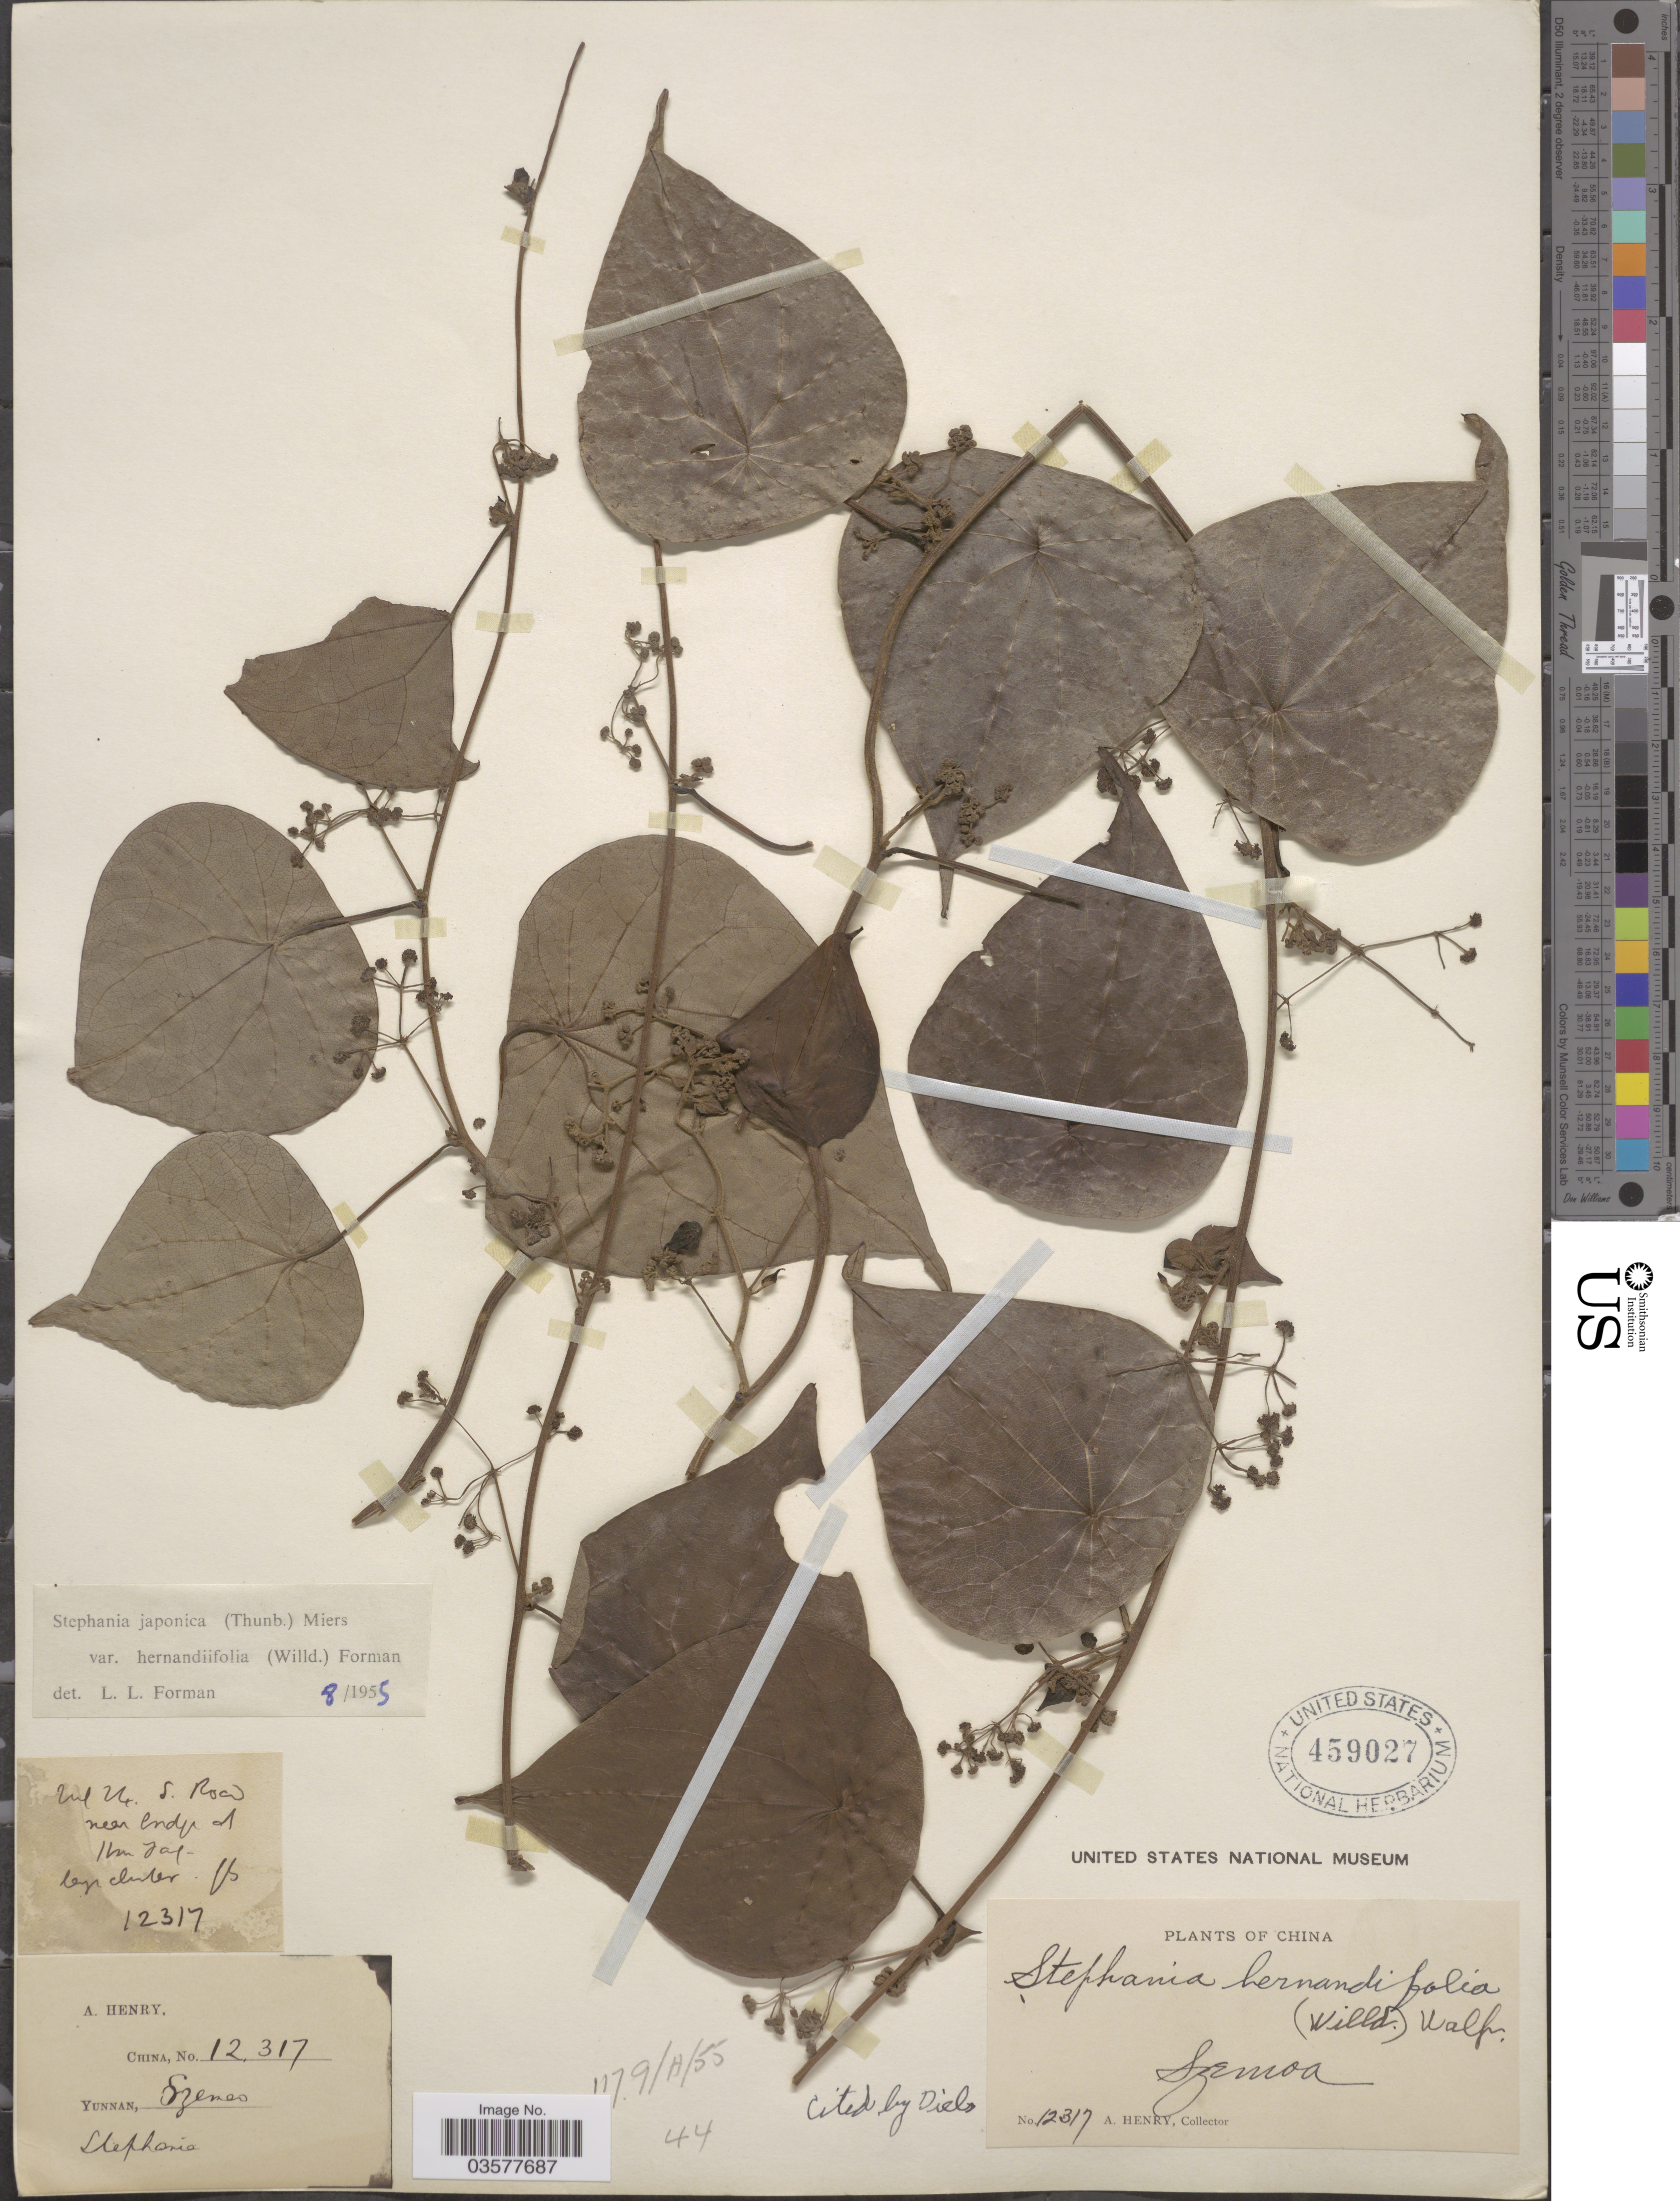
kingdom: Plantae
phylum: Tracheophyta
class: Magnoliopsida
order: Ranunculales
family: Menispermaceae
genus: Stephania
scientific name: Stephania japonica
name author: (Thunb.) Miers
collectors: A. Henry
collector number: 12317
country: China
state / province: Yunnan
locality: Szemoa.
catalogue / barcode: US 459027